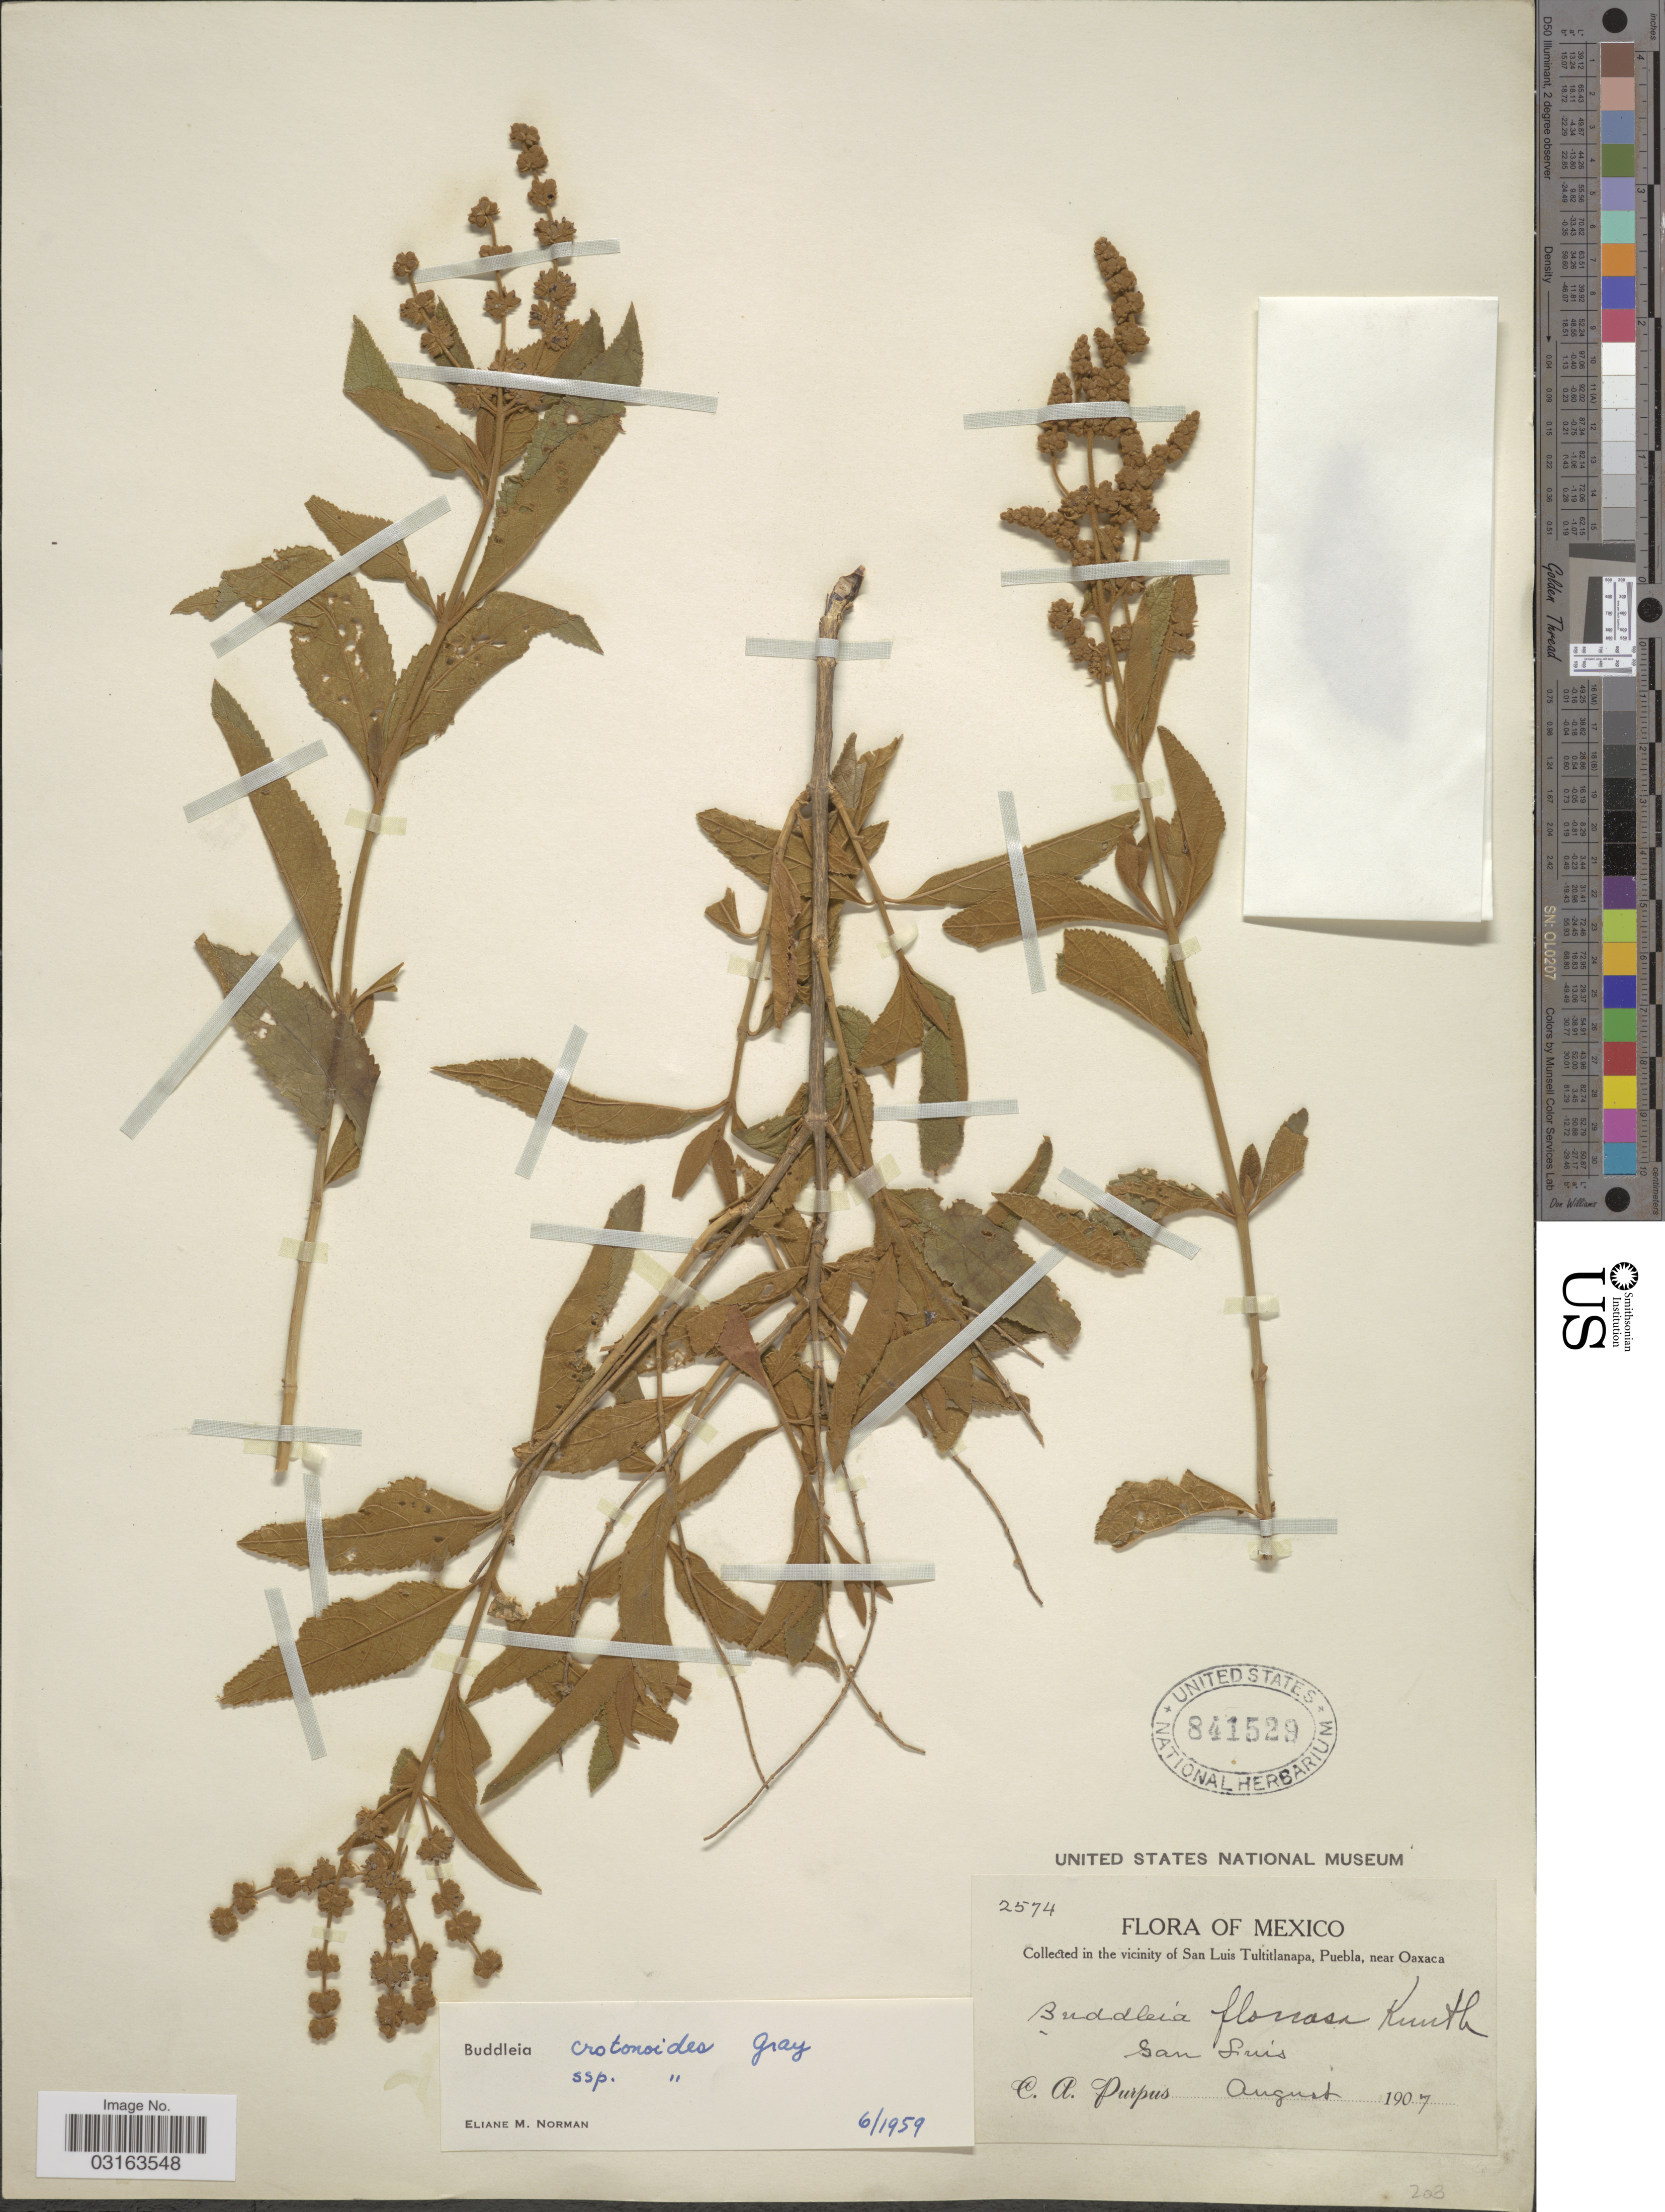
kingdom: Plantae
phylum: Tracheophyta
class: Magnoliopsida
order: Lamiales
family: Scrophulariaceae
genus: Buddleja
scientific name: Buddleja crotonoides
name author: A. Gray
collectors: C. A. Purpus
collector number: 2574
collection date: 1907-08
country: Mexico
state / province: Puebla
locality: Vicinity of San Luis Tultitlanapa, Puebla, near Oaxaca. San Luis.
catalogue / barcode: US 841529